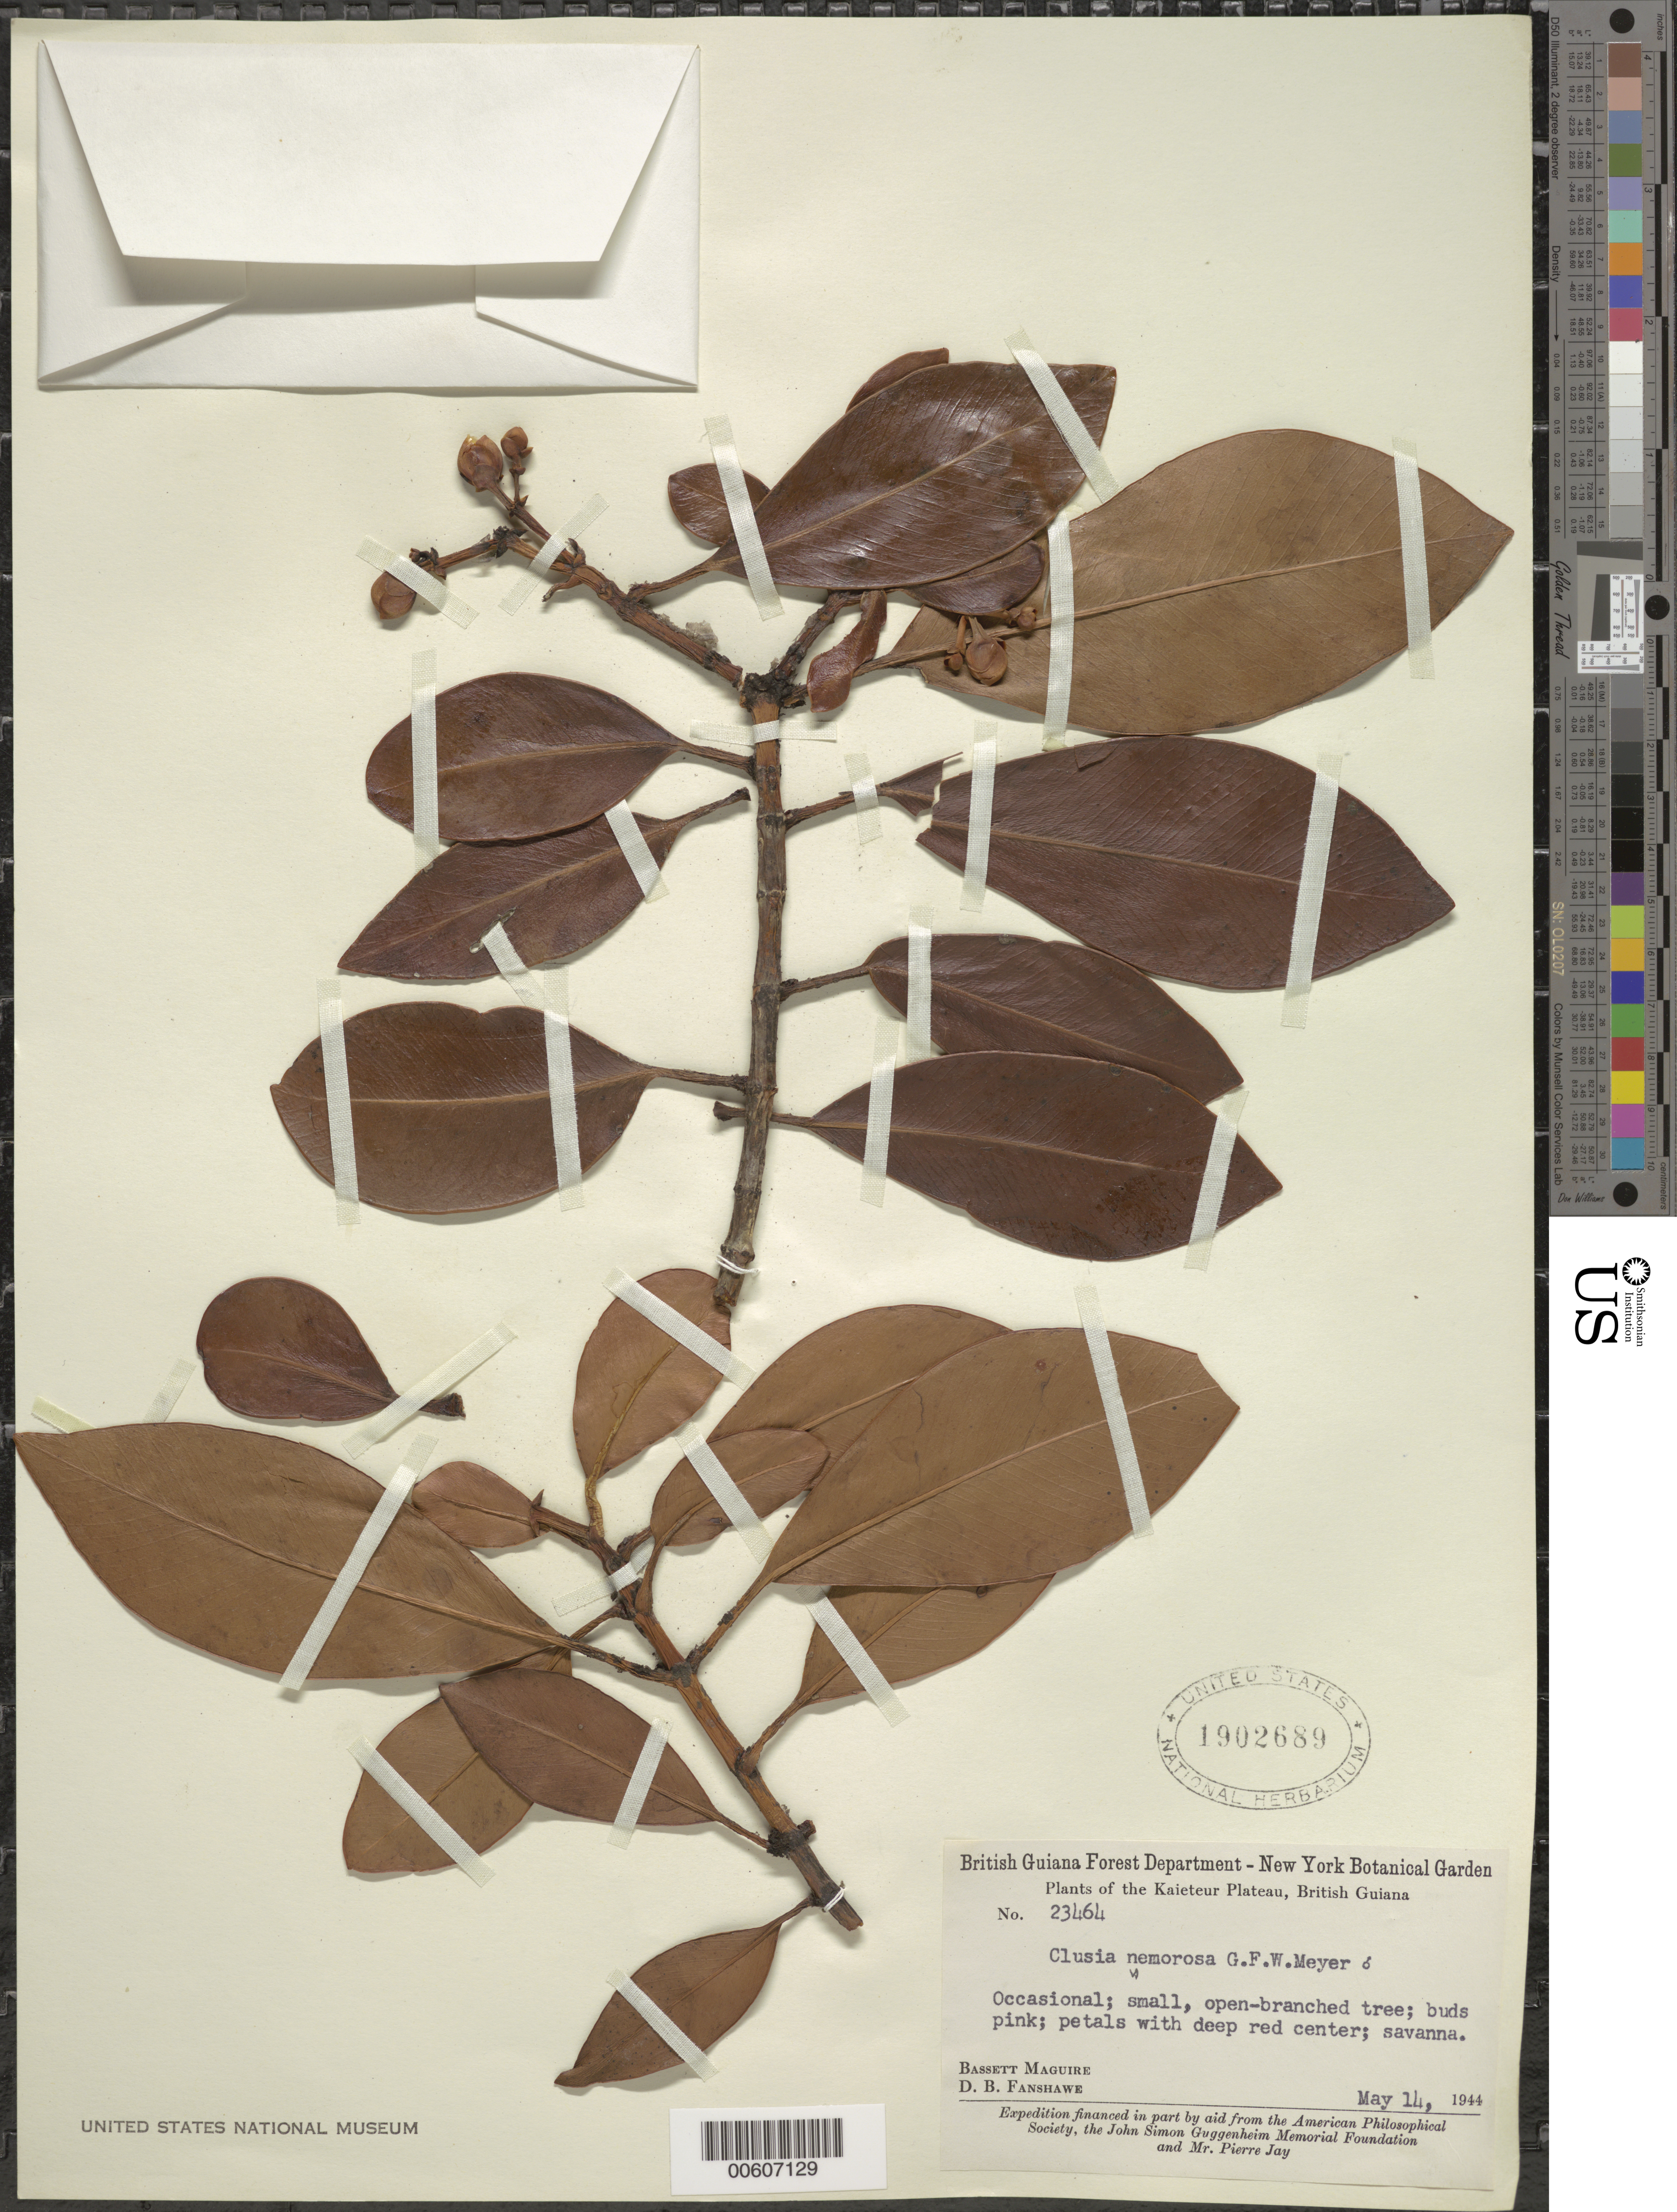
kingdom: Plantae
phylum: Tracheophyta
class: Magnoliopsida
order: Malpighiales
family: Clusiaceae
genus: Clusia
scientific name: Clusia nemorosa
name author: G. Mey.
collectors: B. Maguire & D. B. Fanshawe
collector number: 23464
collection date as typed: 14-May-44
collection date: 1944-05-14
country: Guyana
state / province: Potaro-Siparuni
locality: Kaieteur Plateau, Potaro River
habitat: Savanna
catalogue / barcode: US 1902689